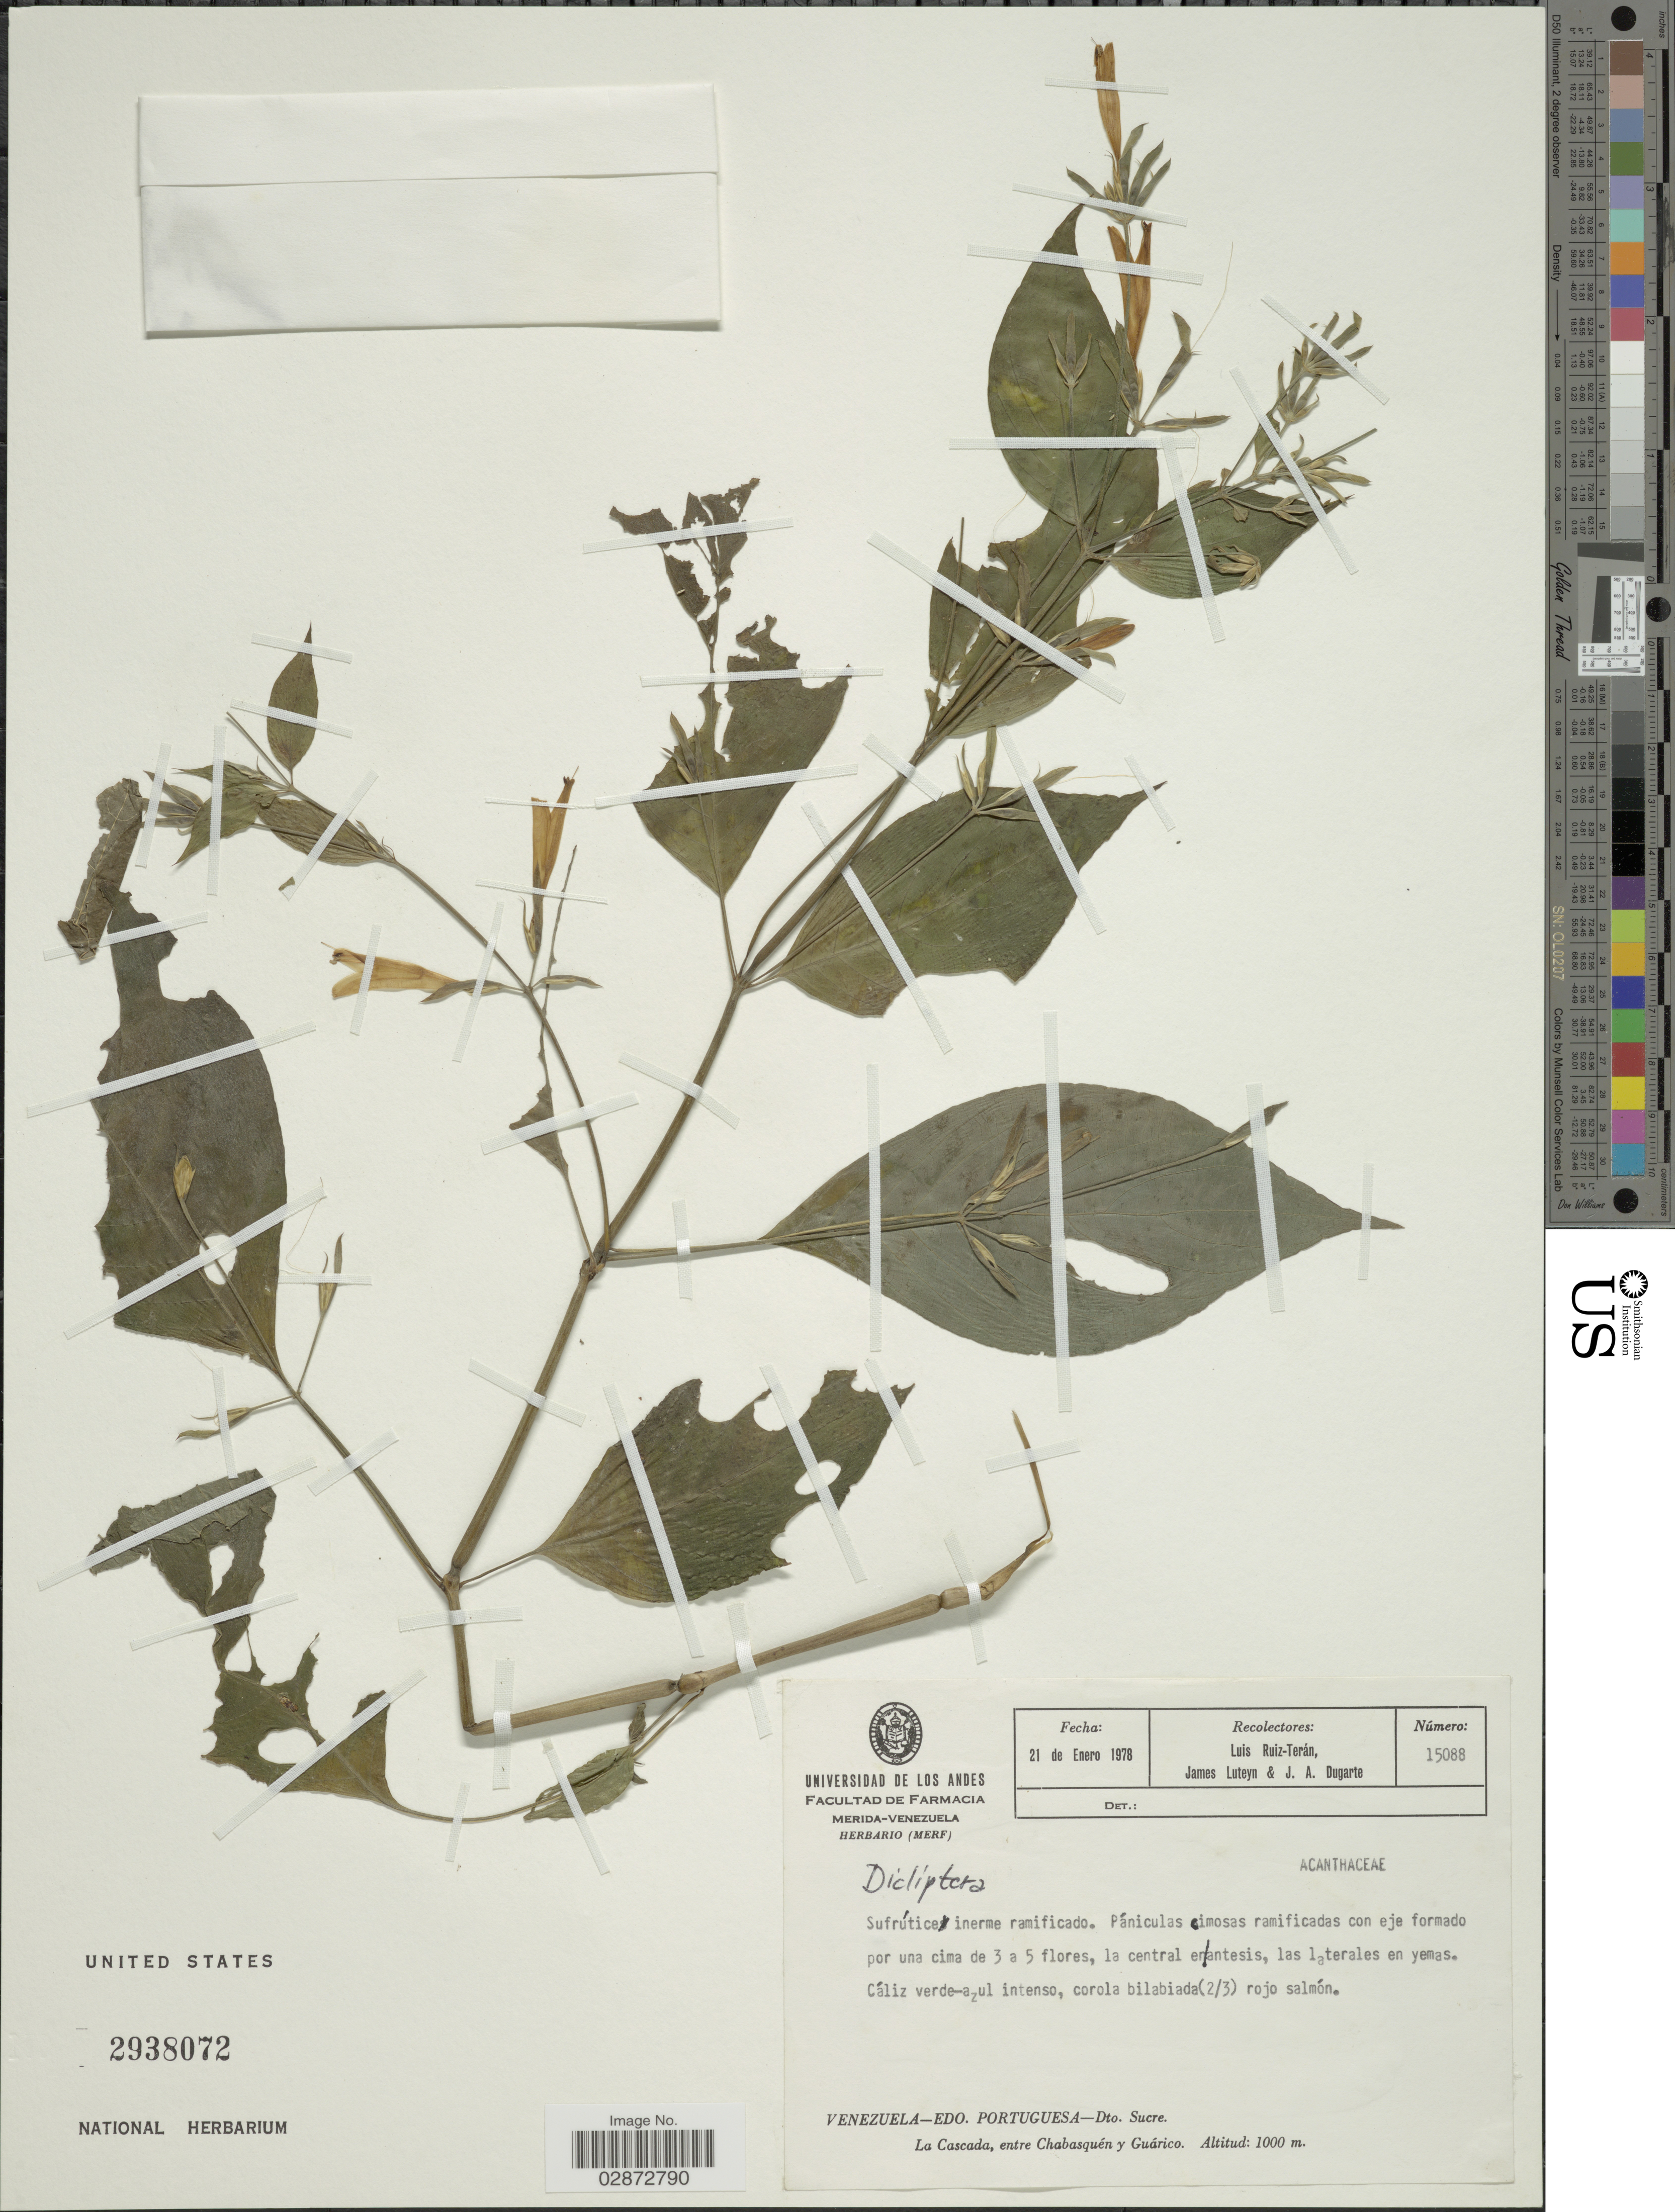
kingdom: Plantae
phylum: Tracheophyta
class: Magnoliopsida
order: Lamiales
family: Acanthaceae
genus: Dicliptera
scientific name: Dicliptera sp.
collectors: L. Teran, J. L. Luteyn & J. Dugarte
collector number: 15088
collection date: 1978-01-21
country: Venezuela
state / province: Sucre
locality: Edo. Portuguesa - Dto. Sucre. La Cascada, entre Chabasquén y Guárico.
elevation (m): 1000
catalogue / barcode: US 2938072